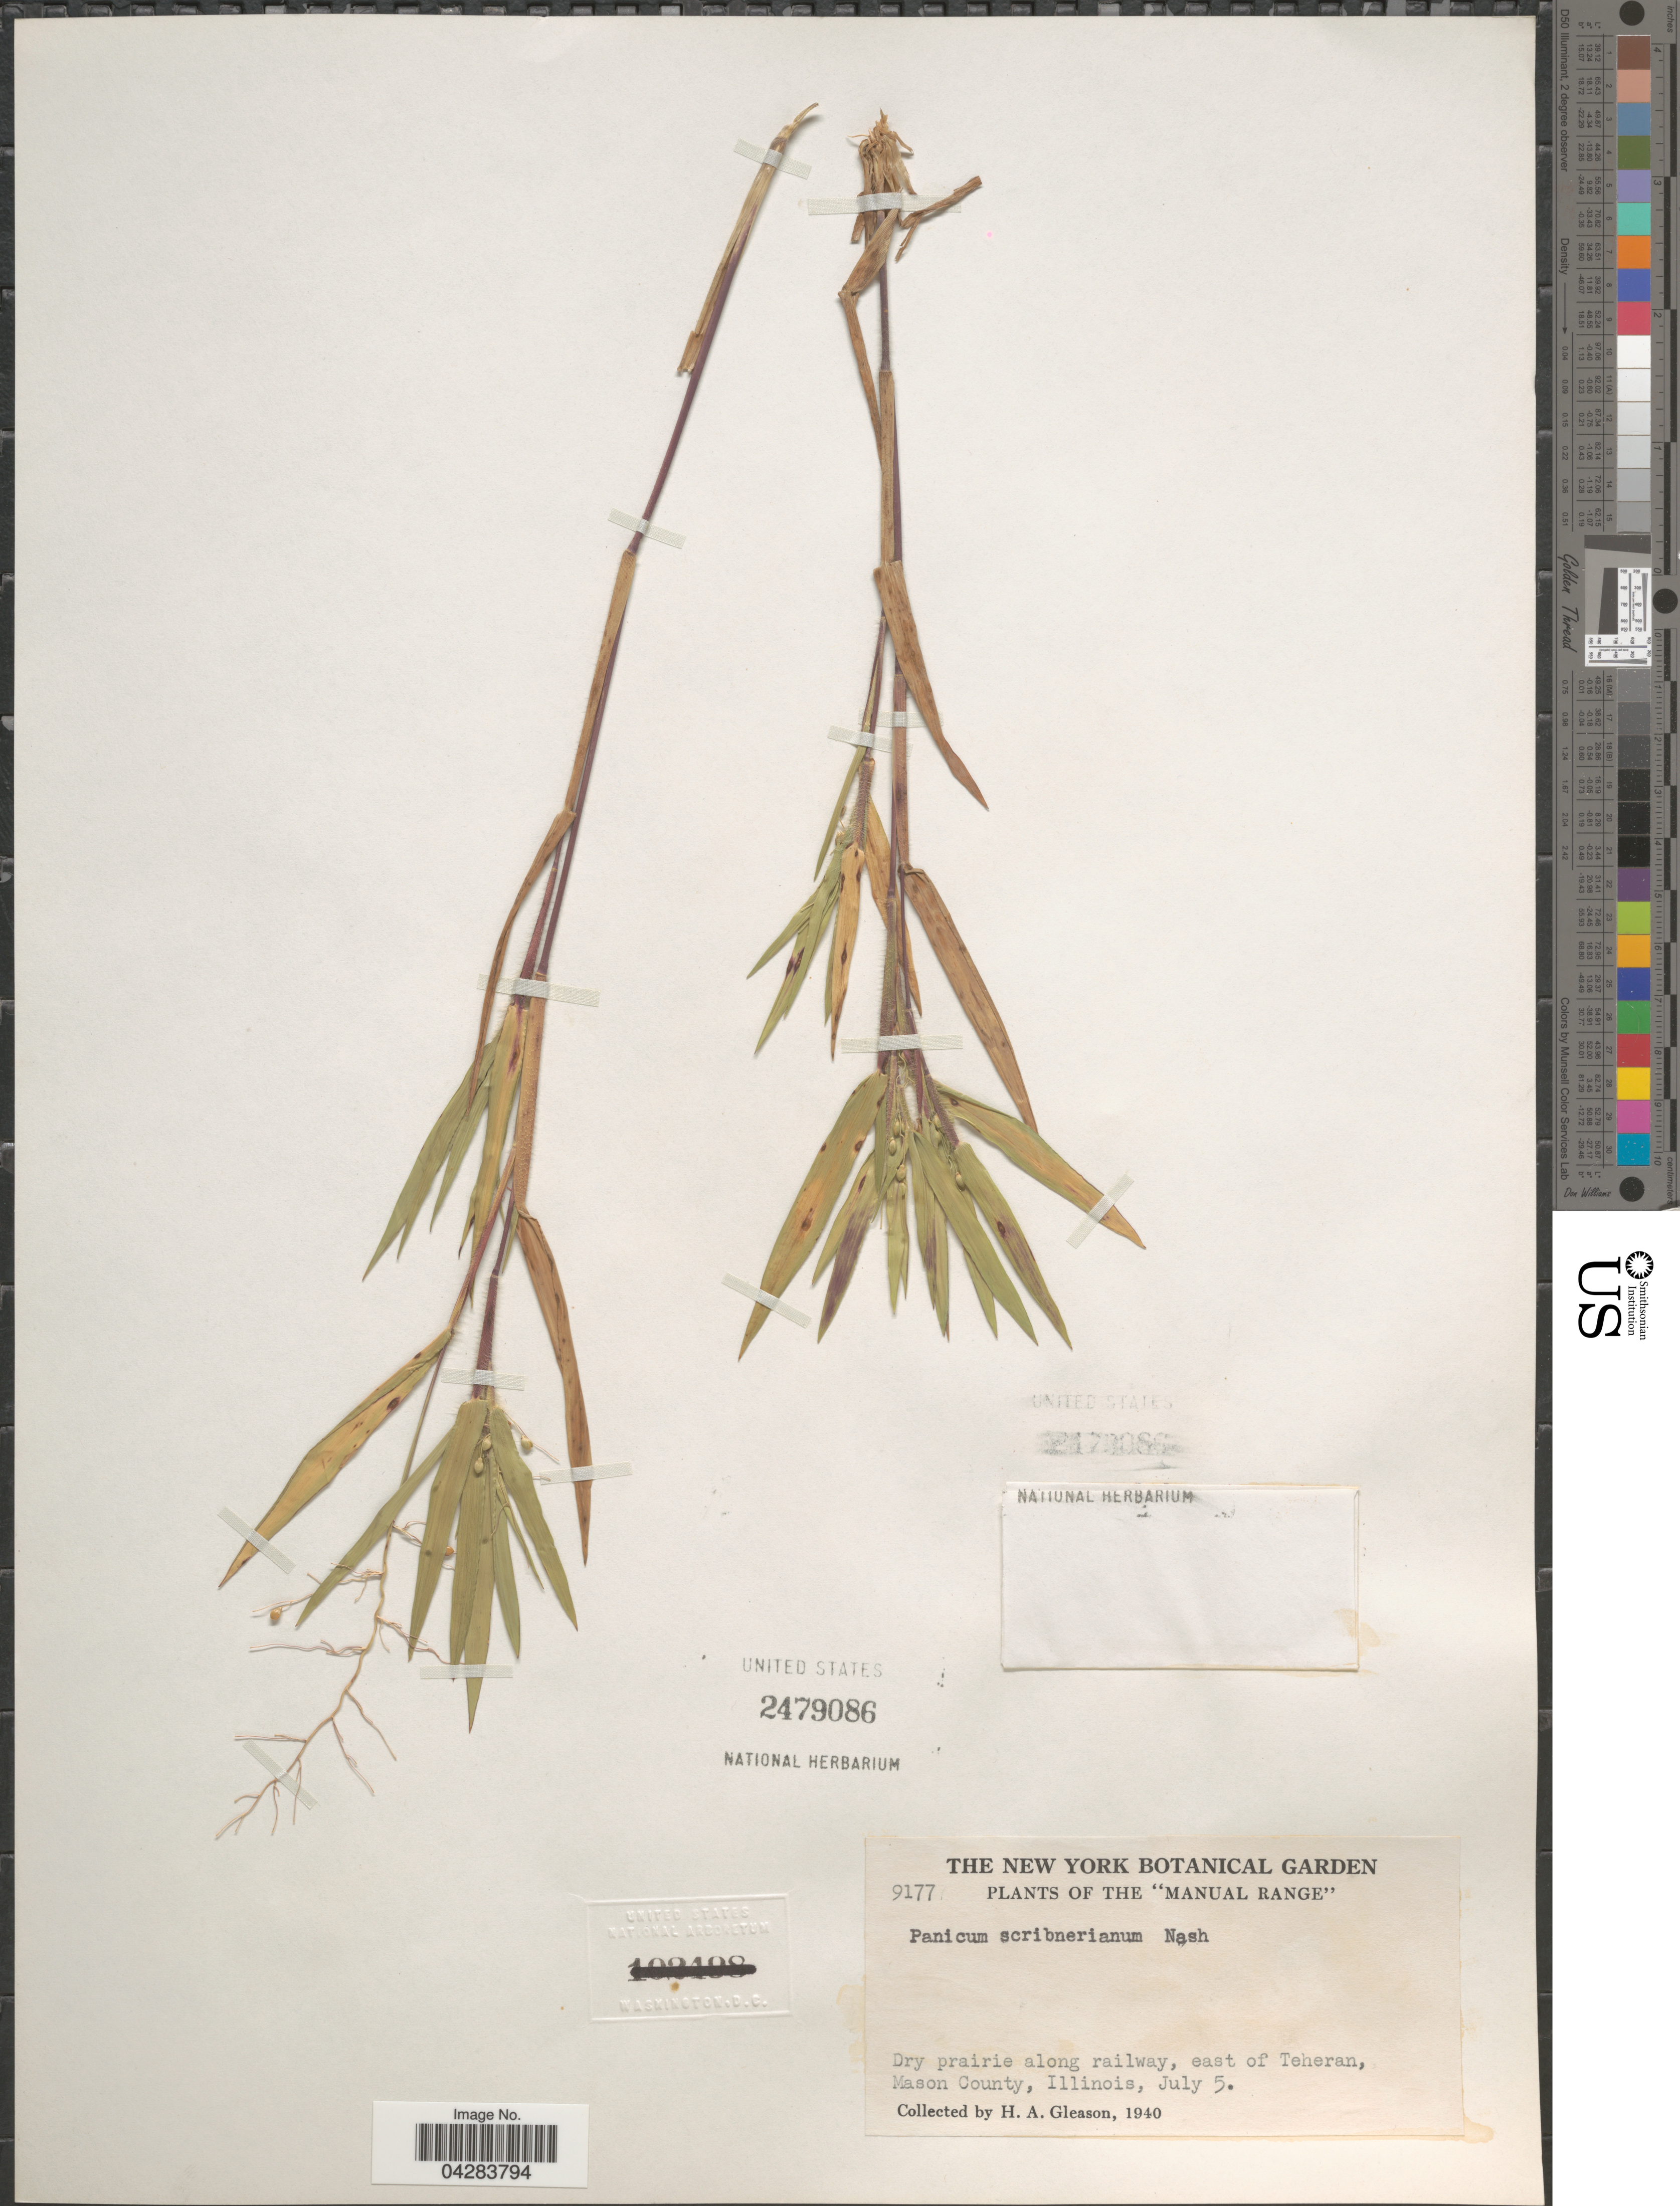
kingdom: Plantae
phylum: Tracheophyta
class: Liliopsida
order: Poales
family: Poaceae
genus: Dichanthelium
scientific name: Dichanthelium oligosanthes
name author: (Schult.) Gould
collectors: H. A. Gleason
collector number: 9177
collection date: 1940-07-05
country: United States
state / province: Illinois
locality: Manual Range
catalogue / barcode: US 2479086